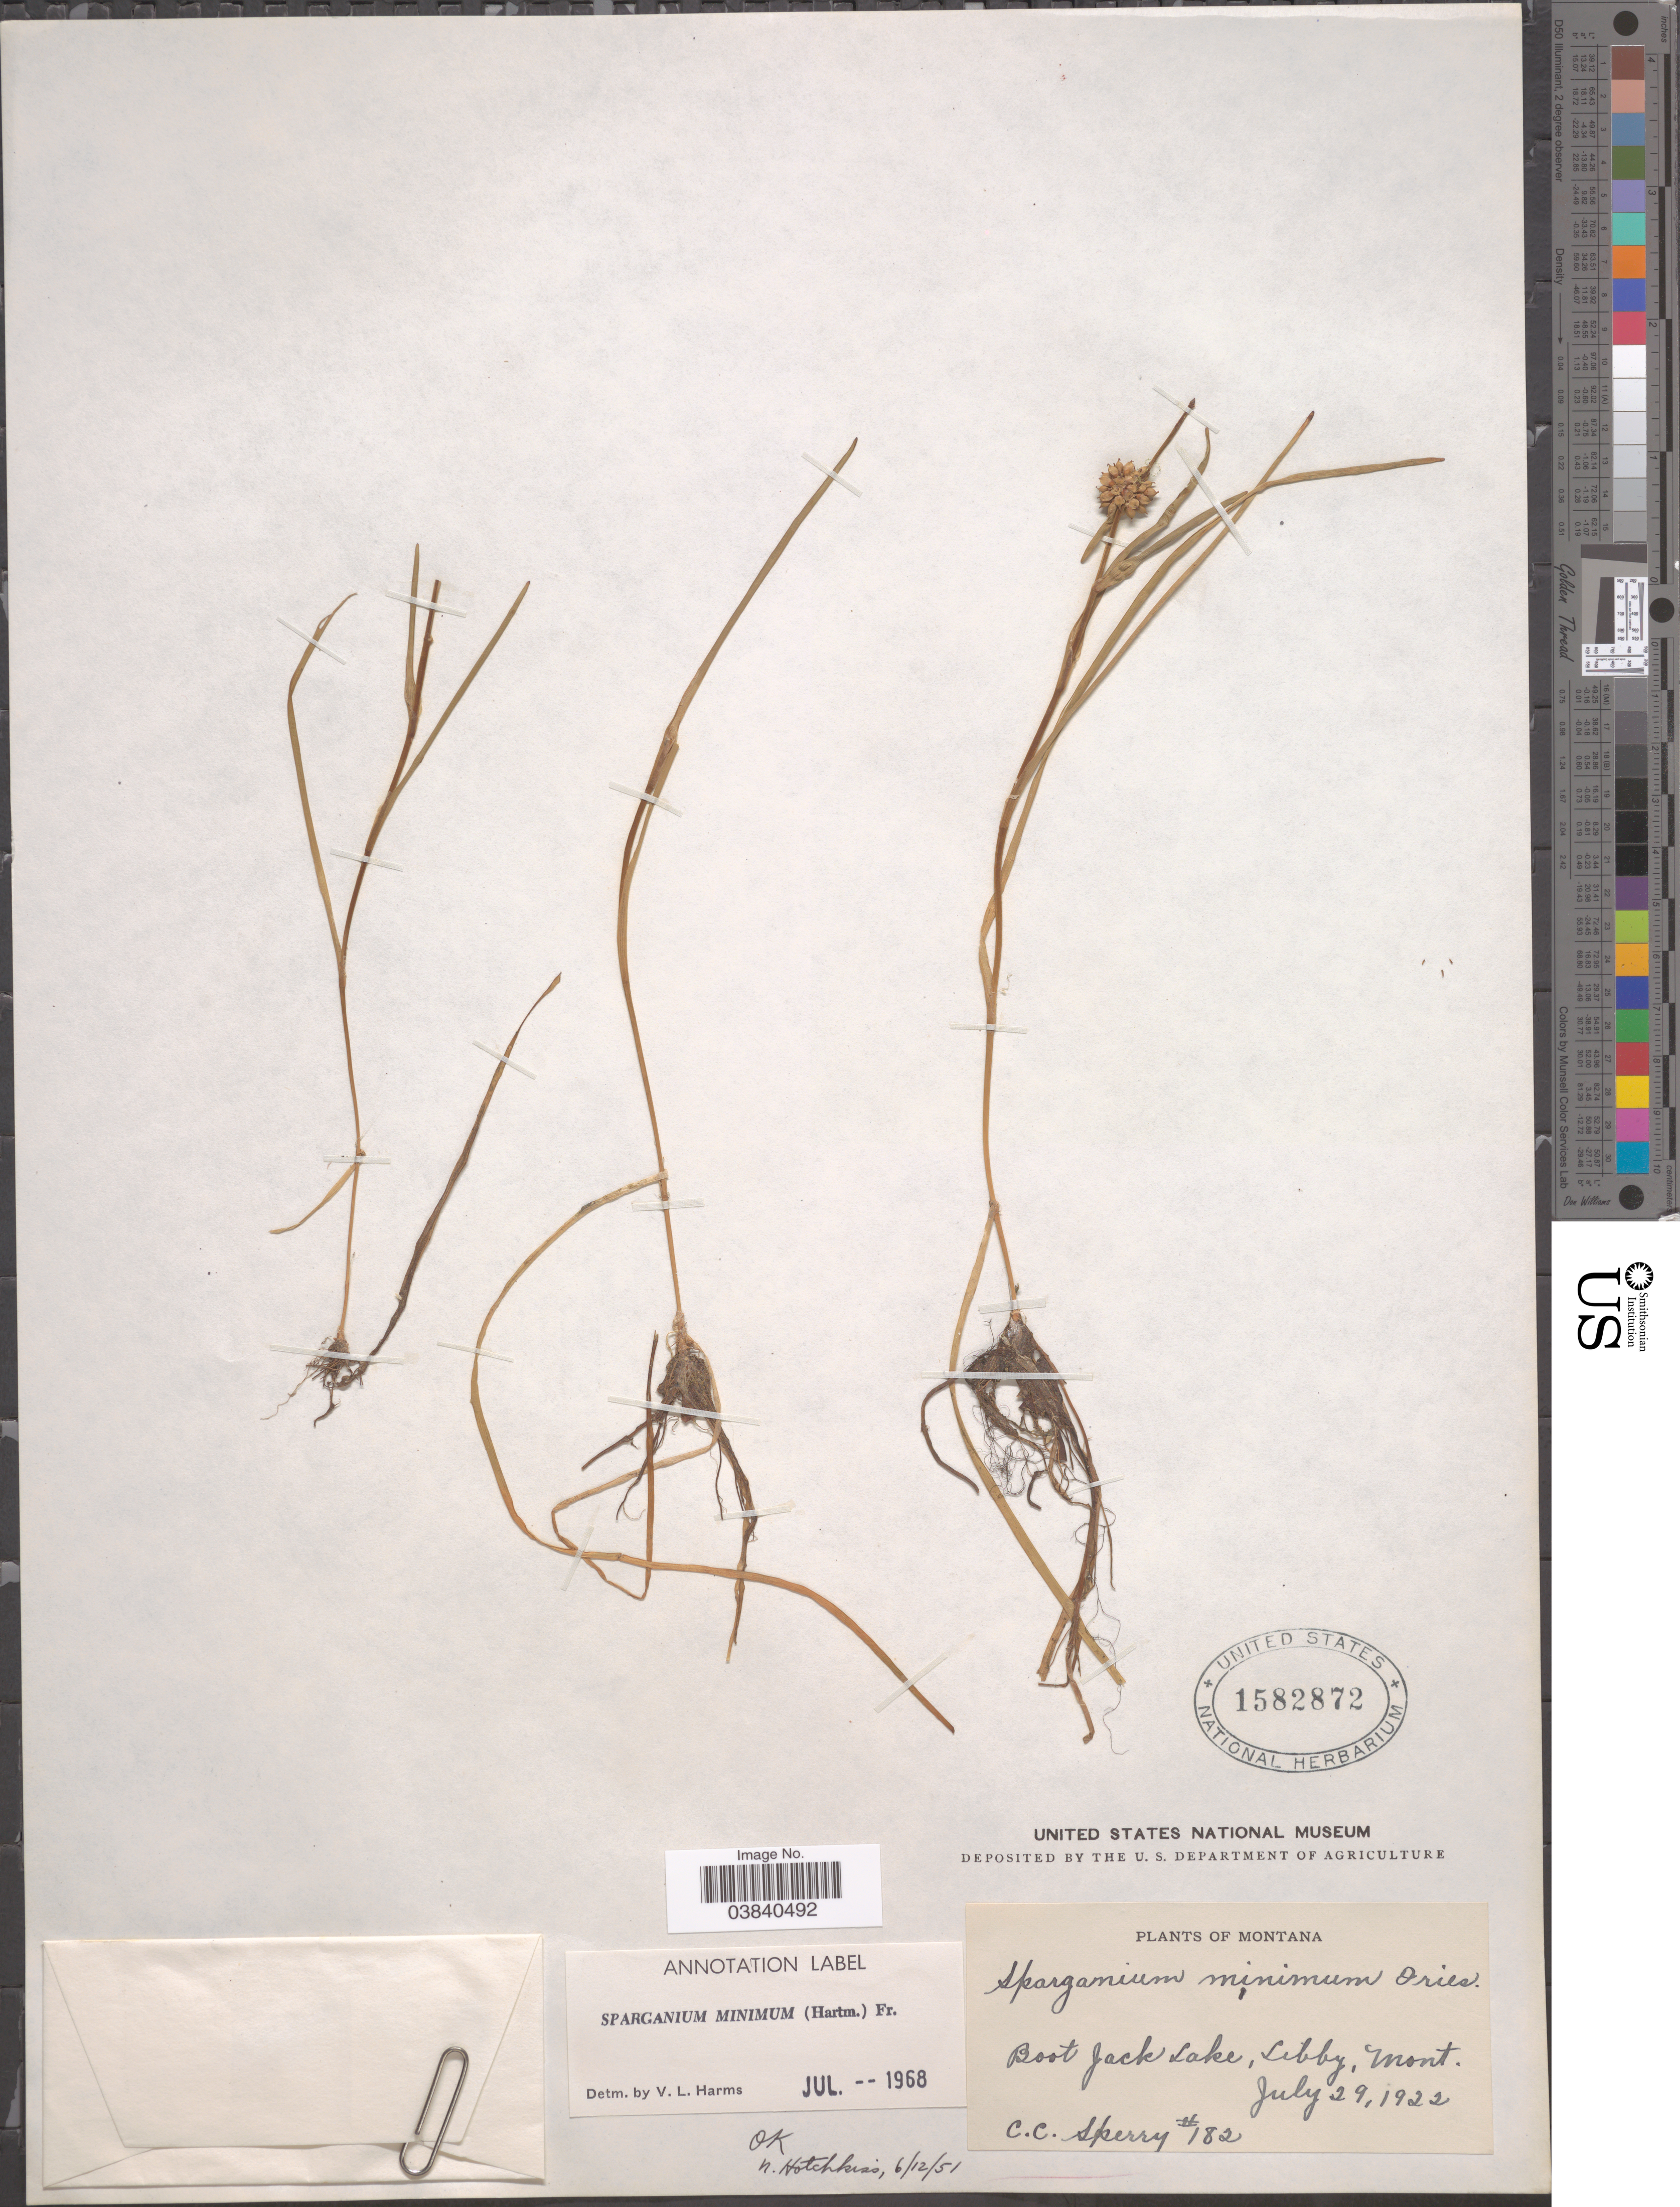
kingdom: Plantae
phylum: Tracheophyta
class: Liliopsida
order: Poales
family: Typhaceae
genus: Sparganium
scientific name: Sparganium minimum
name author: Wallr.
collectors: C. C. Sperry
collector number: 182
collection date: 1922-07-29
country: United States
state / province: Montana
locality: Boot Jack Lake, Libby.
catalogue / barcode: US 1582872